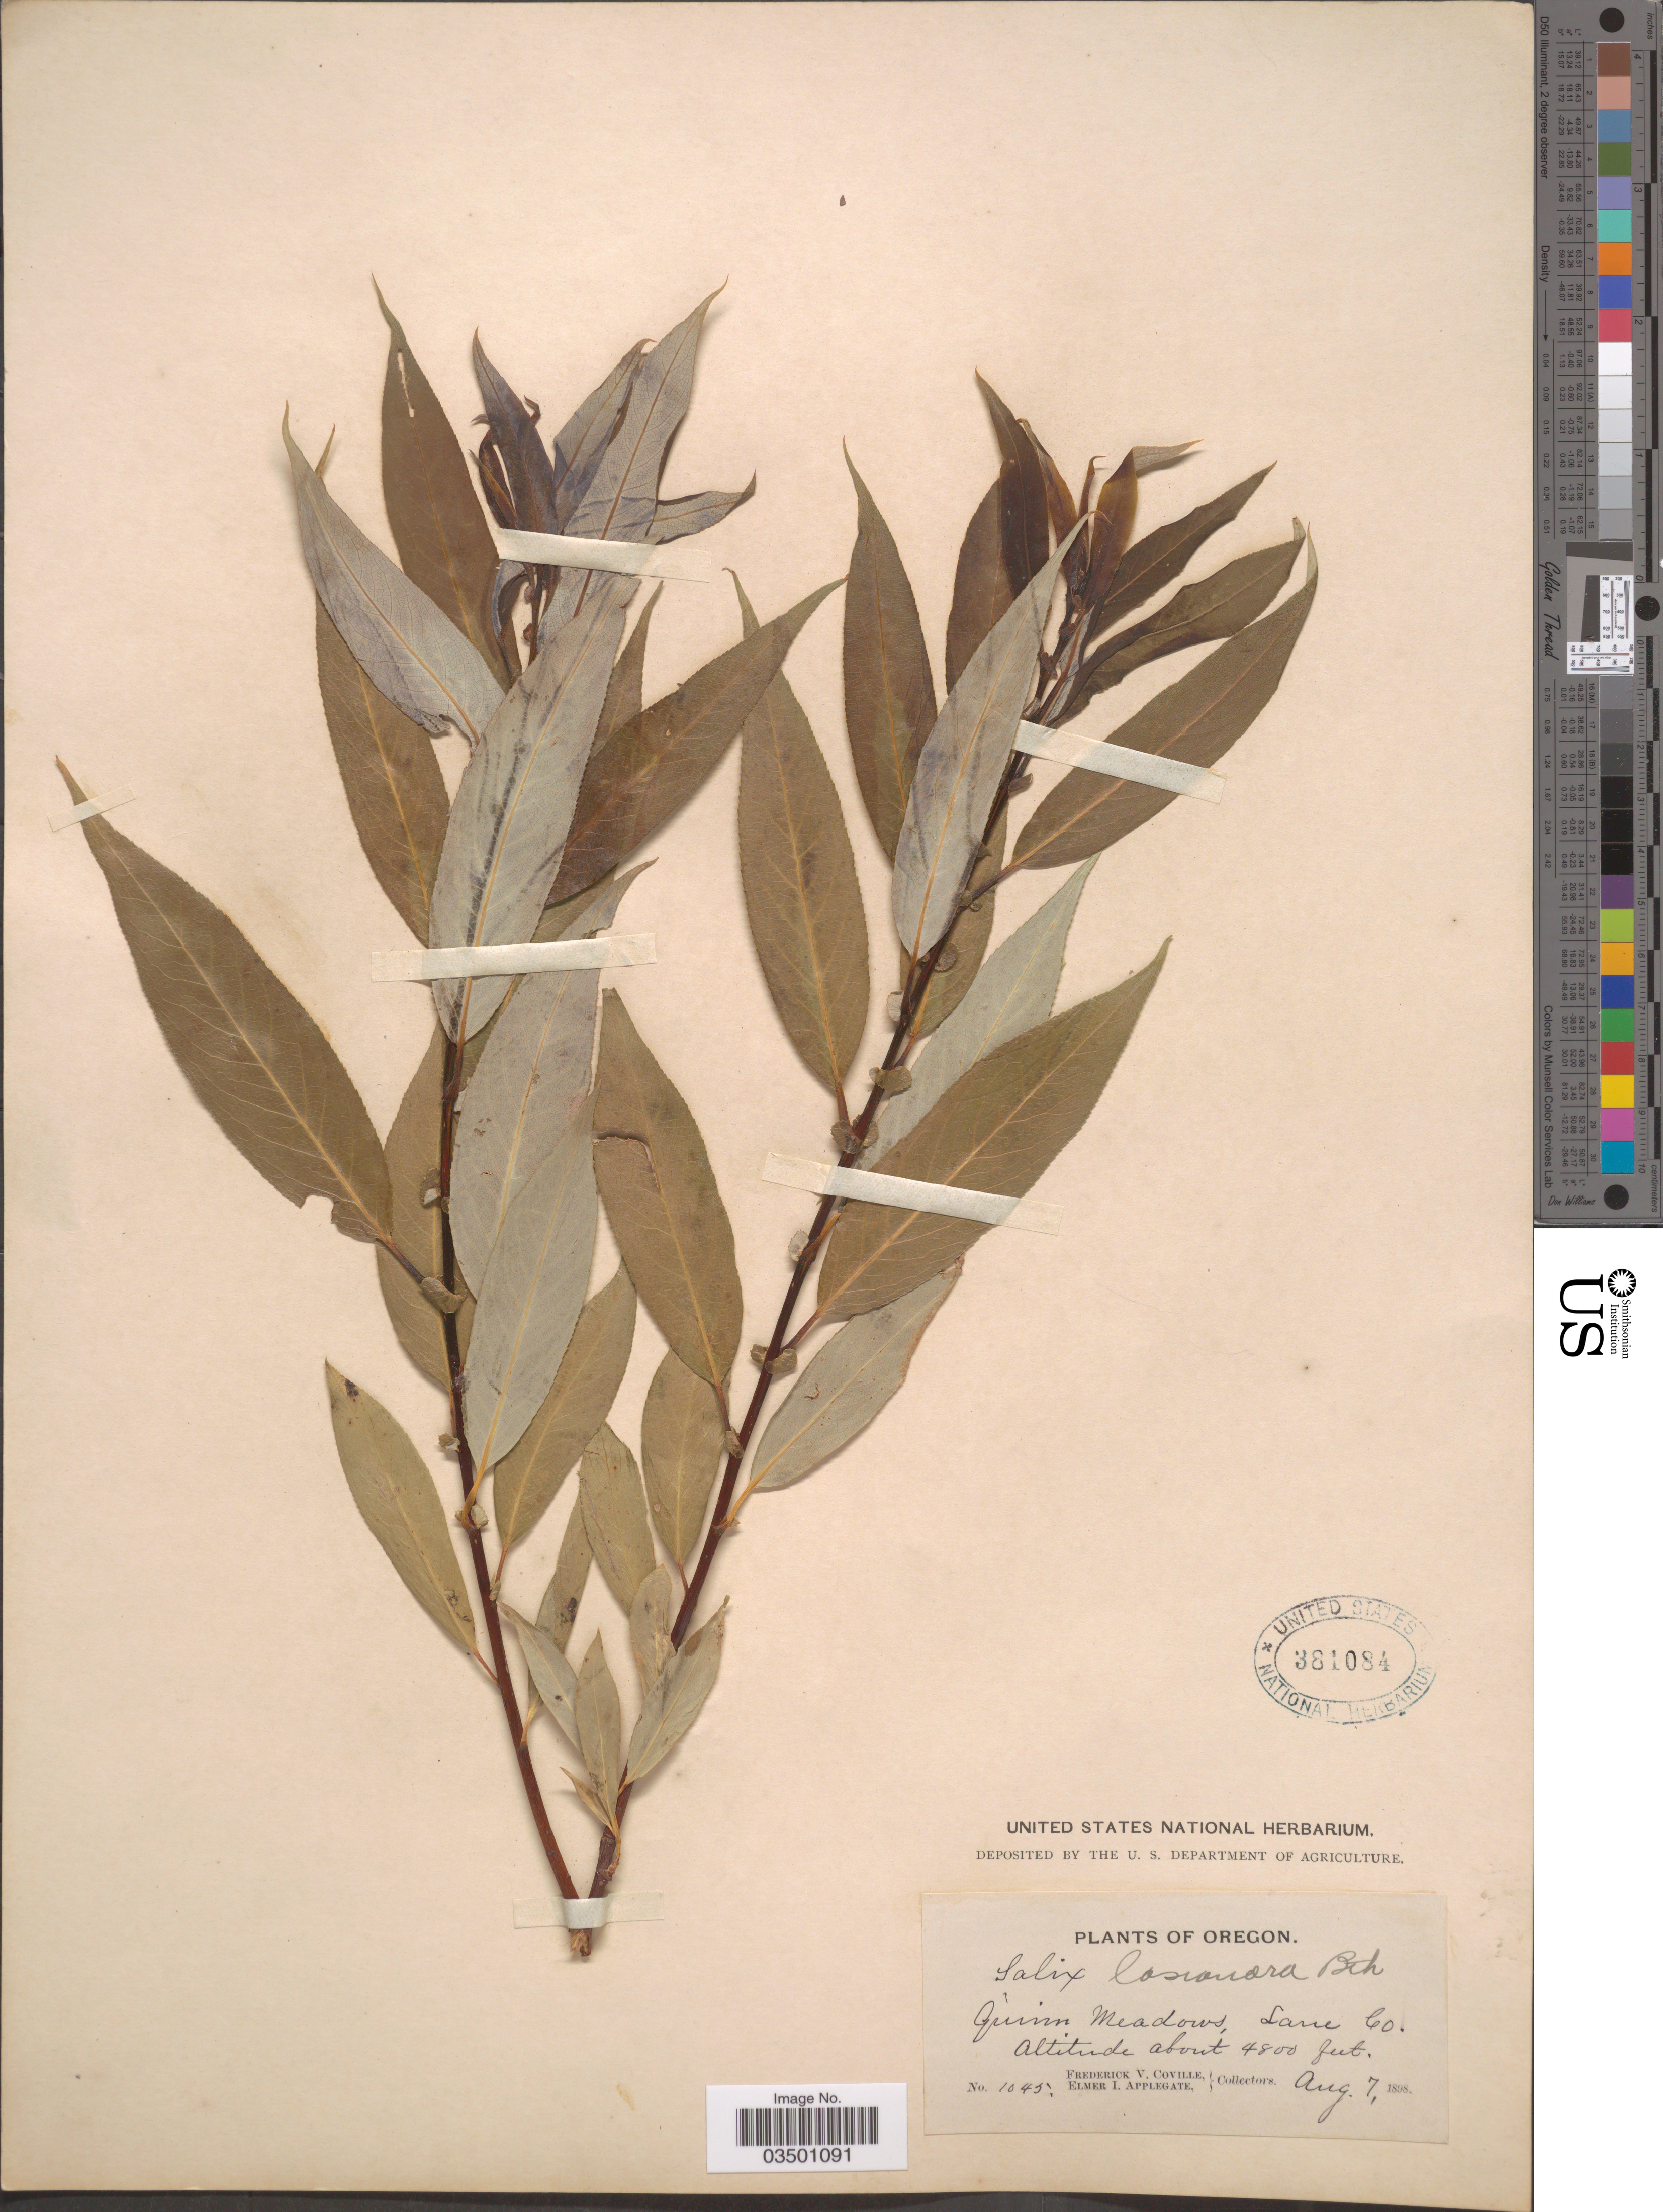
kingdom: Plantae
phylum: Tracheophyta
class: Magnoliopsida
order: Malpighiales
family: Salicaceae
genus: Salix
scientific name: Salix lasiandra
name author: Benth.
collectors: F. V. Coville & E. I. Applegate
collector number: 1045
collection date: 1898-08-07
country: United States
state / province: Oregon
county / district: Lane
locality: Quinn Meadows, Lane Co.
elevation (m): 1463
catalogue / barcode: US 381084